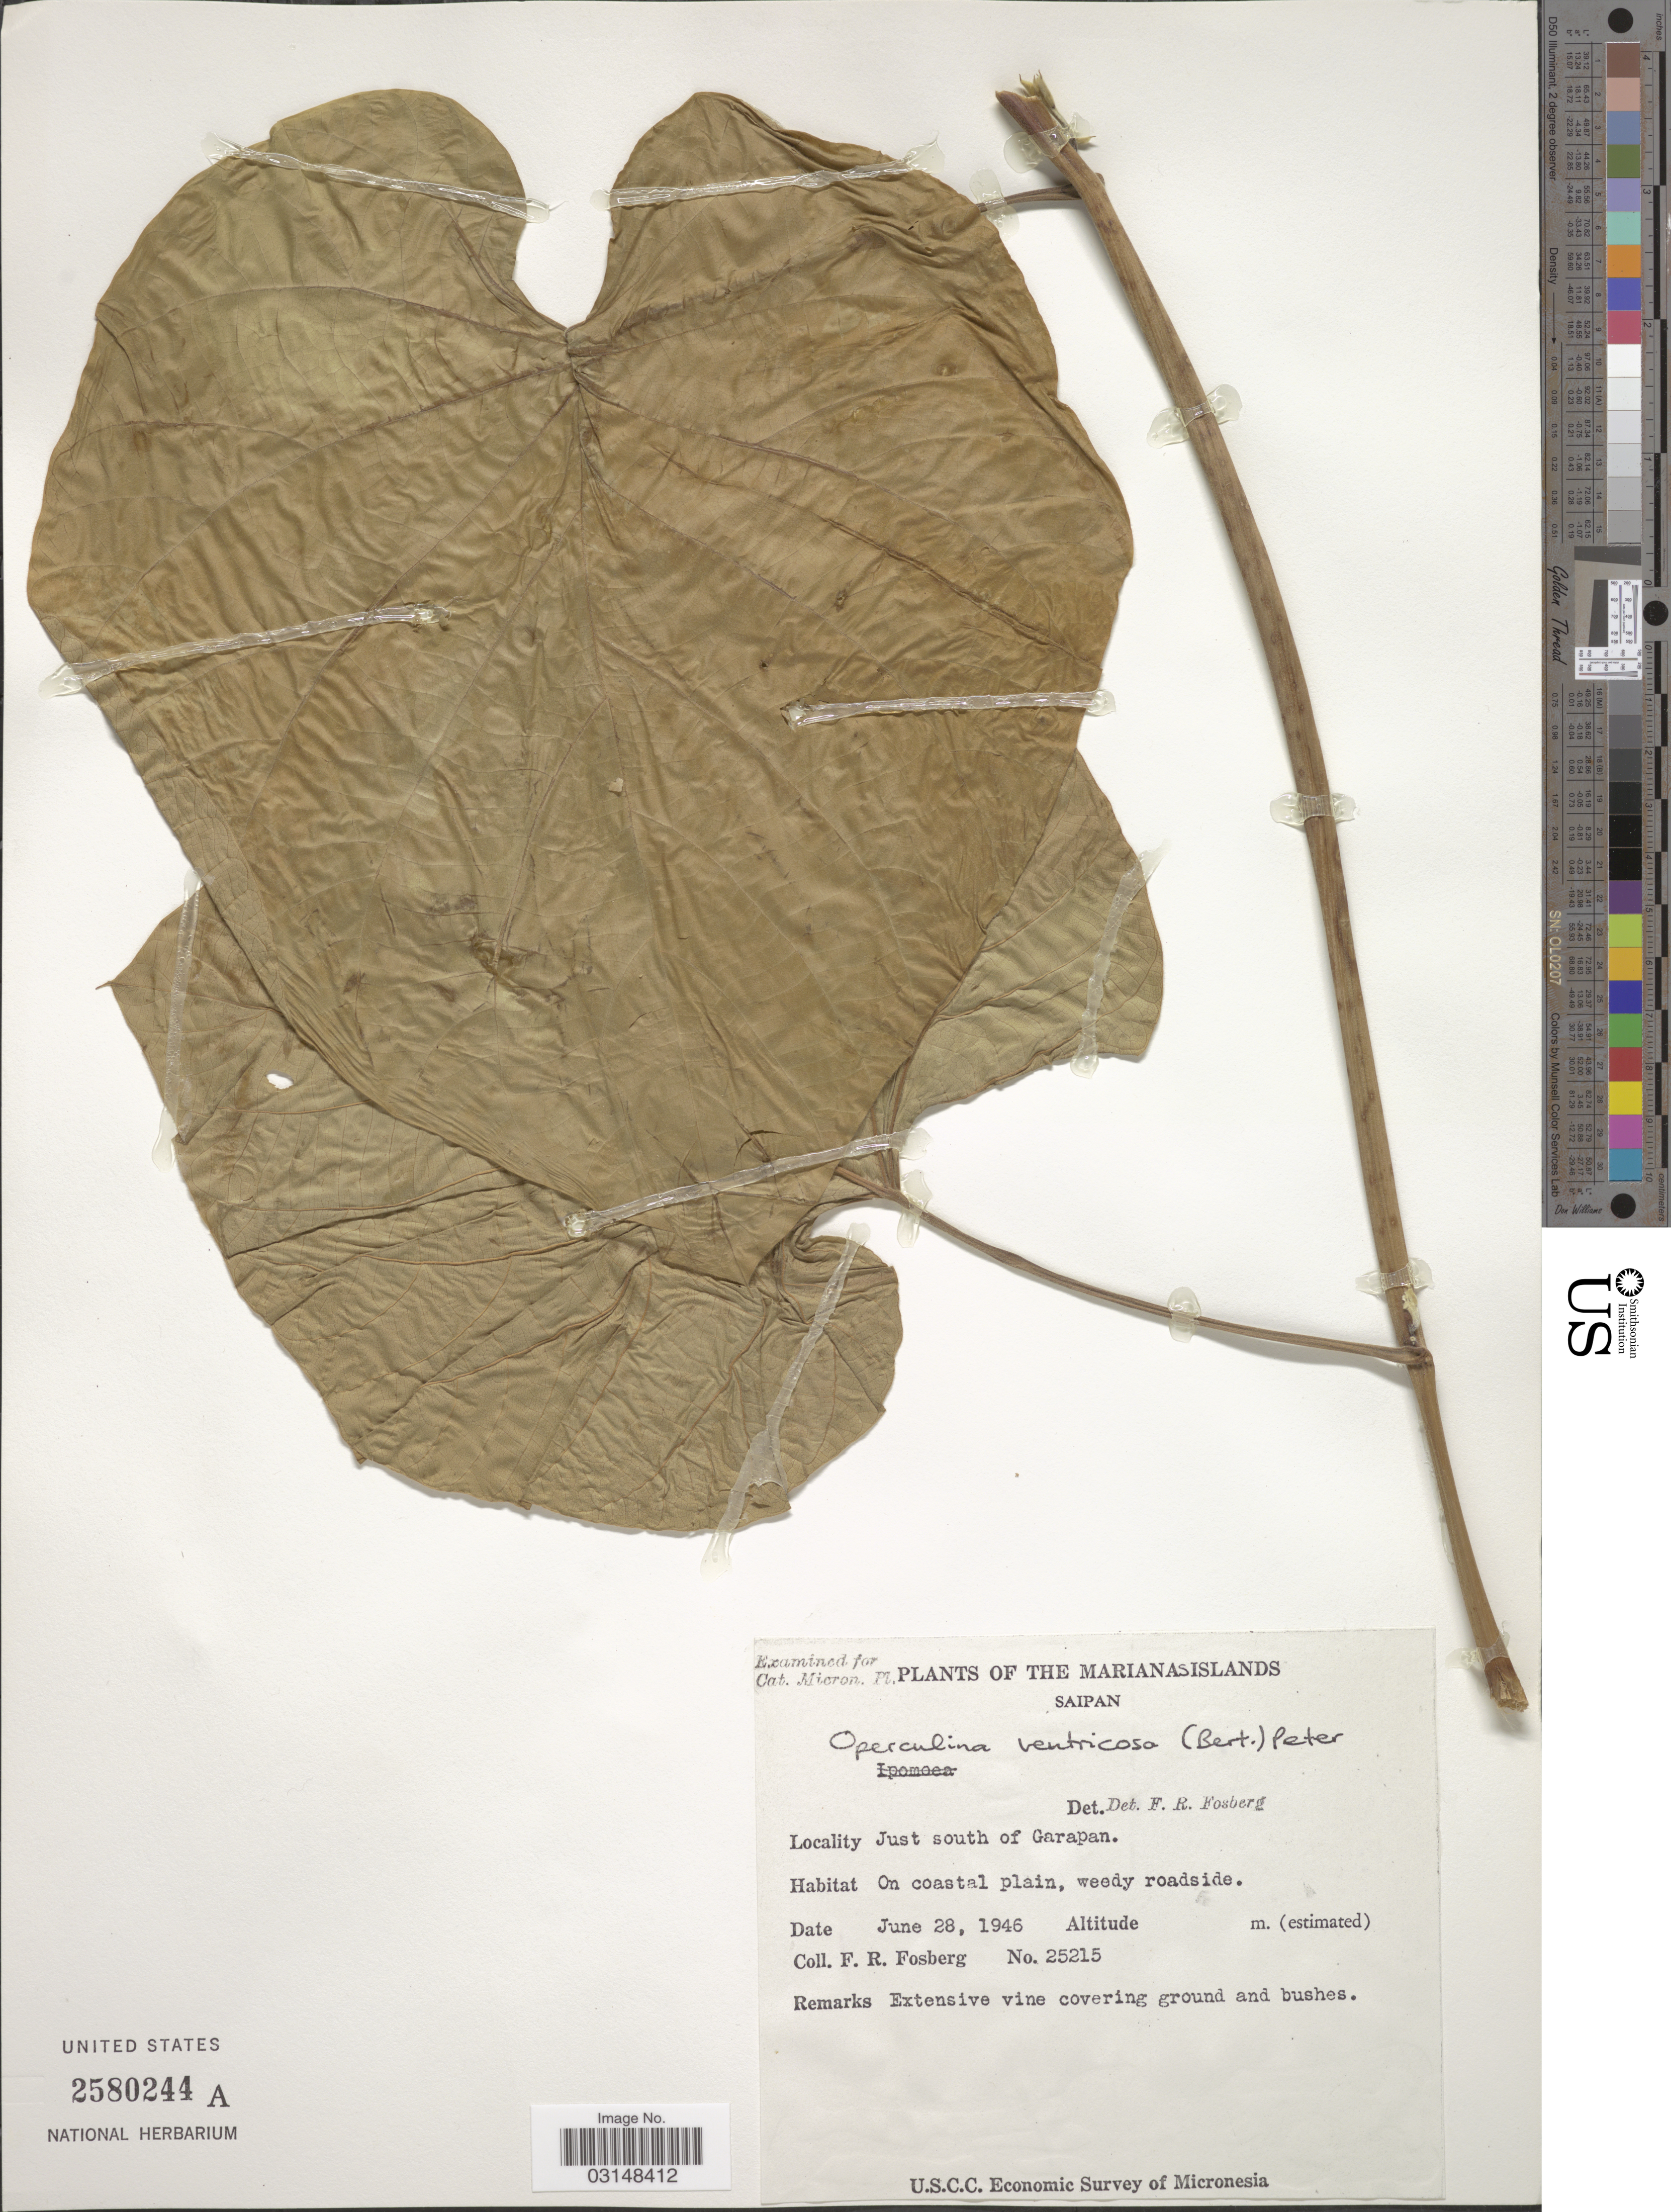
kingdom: Plantae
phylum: Tracheophyta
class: Magnoliopsida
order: Solanales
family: Convolvulaceae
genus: Operculina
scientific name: Operculina ventricosa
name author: (Aubl.) Barb. Rodr.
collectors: F. R. Fosberg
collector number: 25215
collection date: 1946-06-28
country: Northern Mariana Islands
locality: The Marianas Islands, Saipan, Just south of Garapan.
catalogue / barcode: US 2580244A